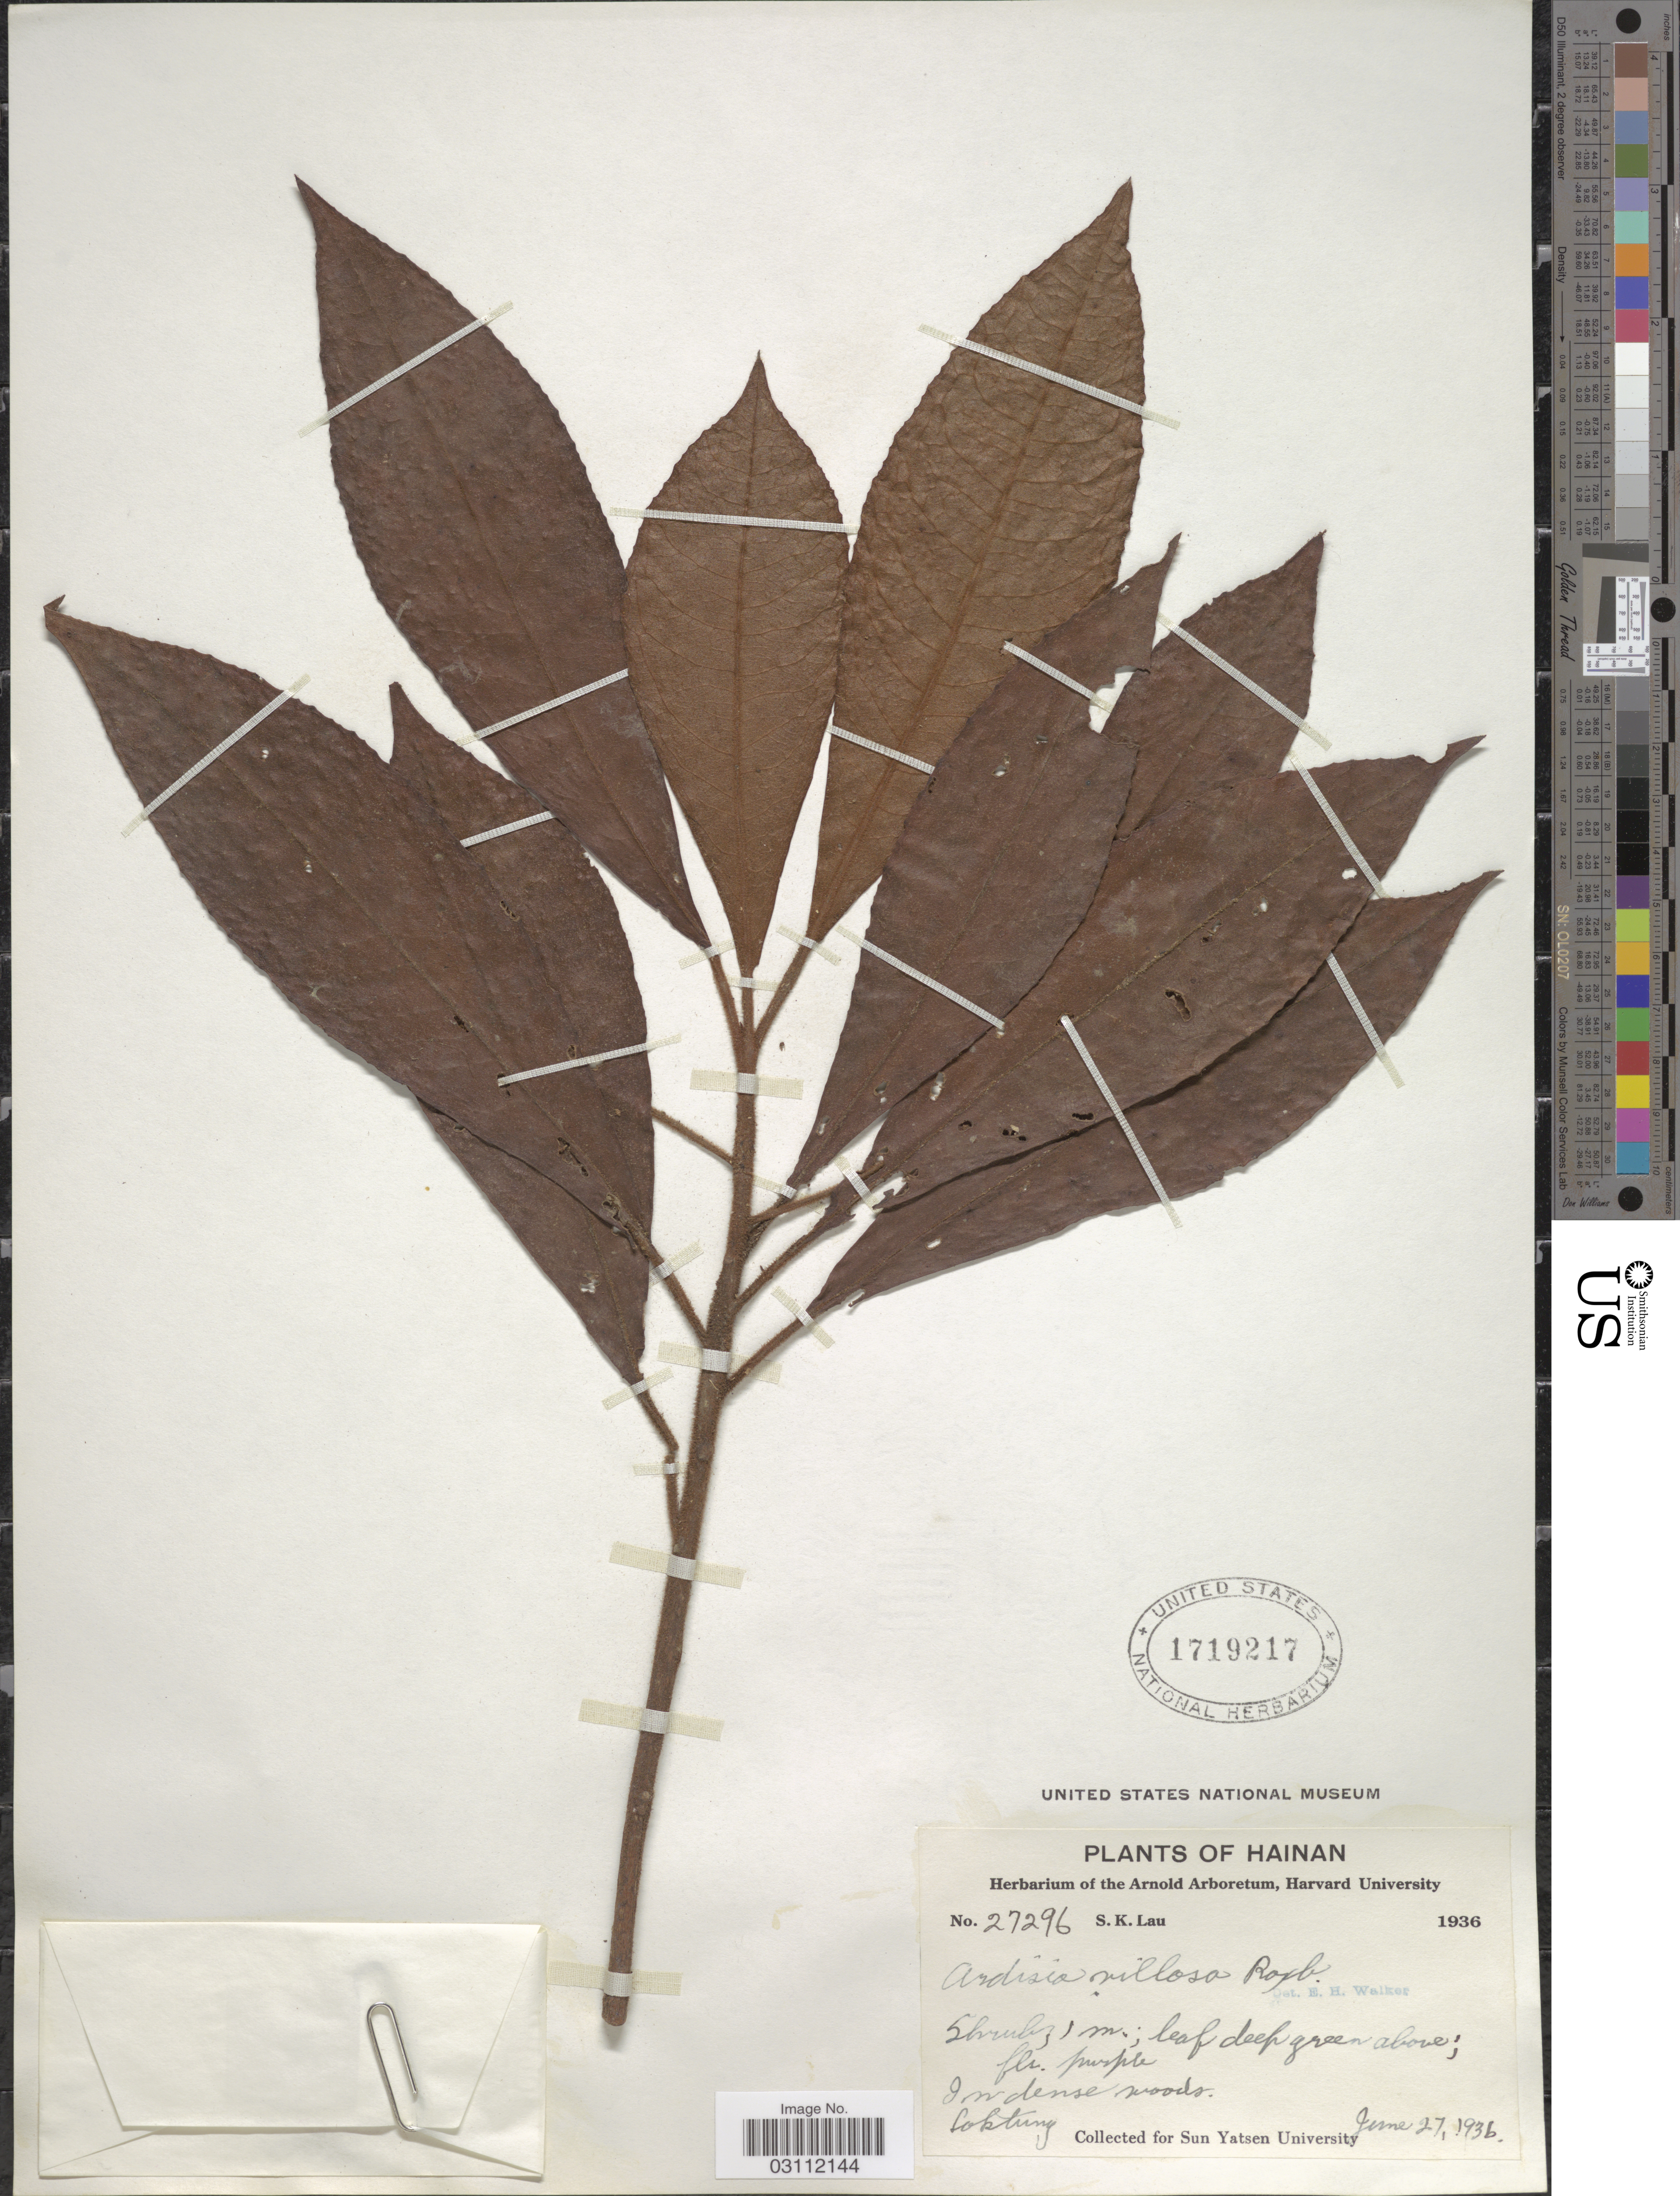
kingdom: Plantae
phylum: Tracheophyta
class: Magnoliopsida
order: Ericales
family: Primulaceae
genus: Ardisia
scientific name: Ardisia villosa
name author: Roxb.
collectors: S. K. Lau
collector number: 27296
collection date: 1936-06-27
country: China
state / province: Hainan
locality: Loktung.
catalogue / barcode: US 1719217